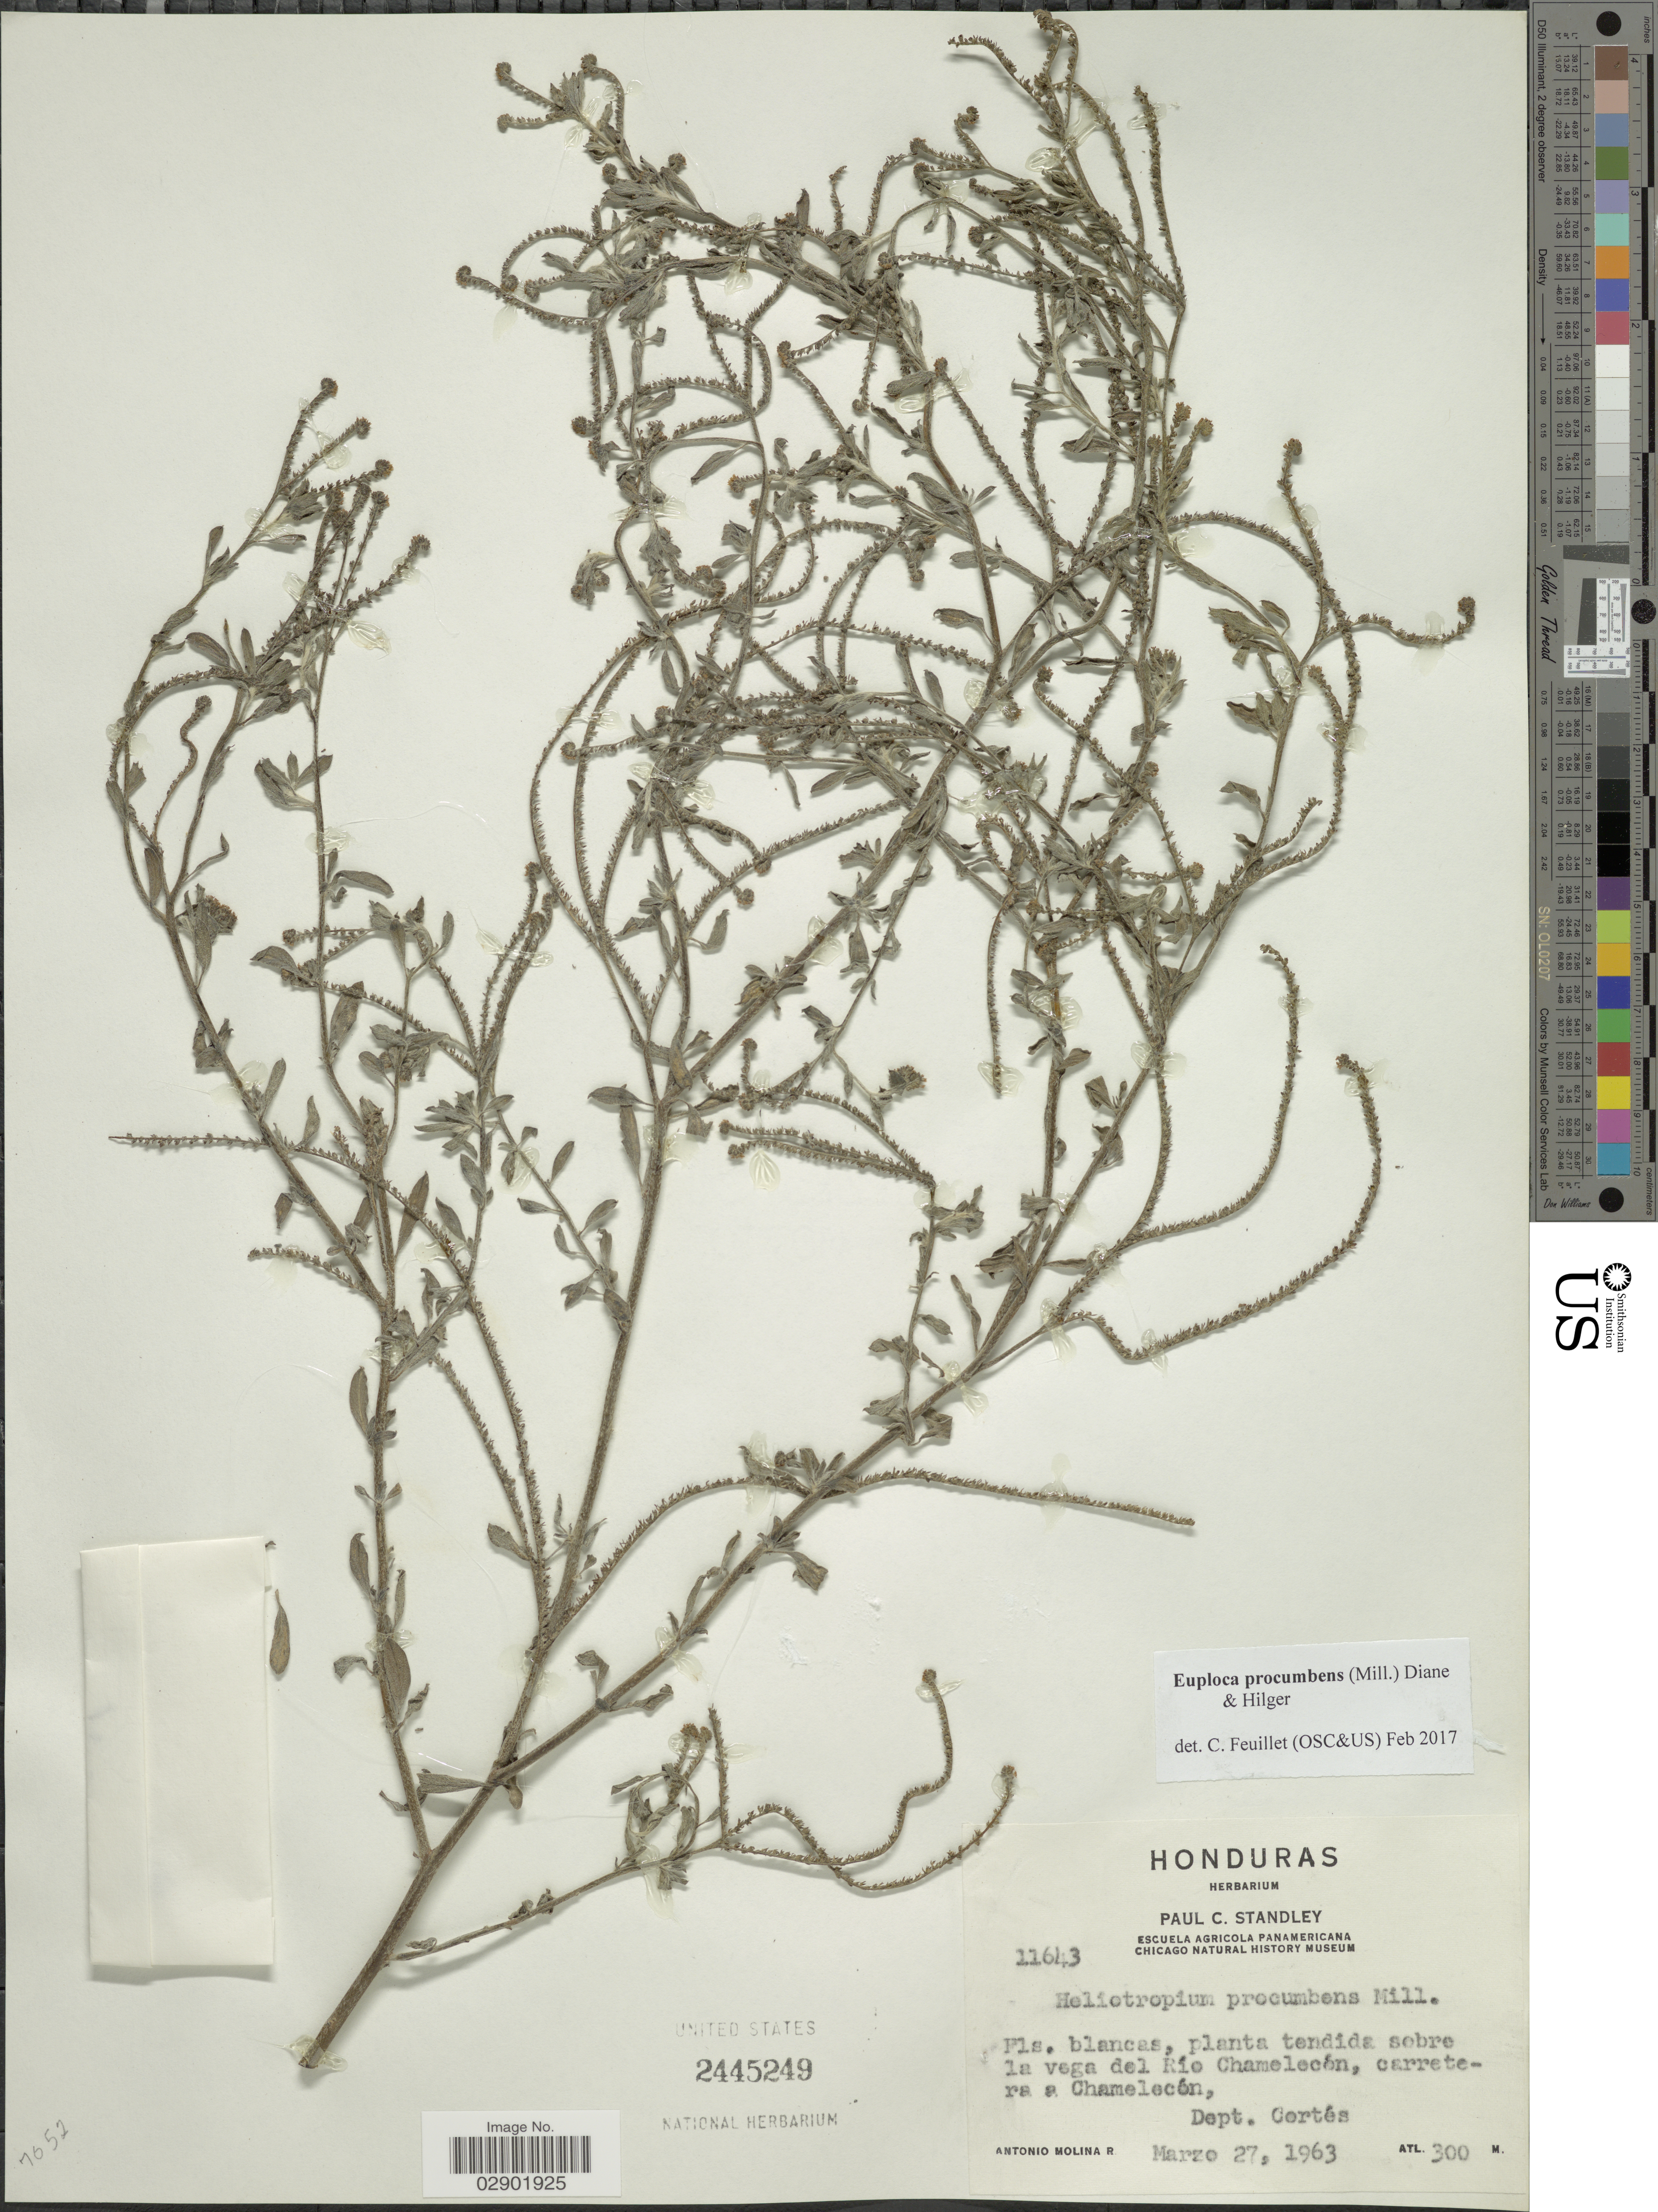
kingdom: Plantae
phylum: Tracheophyta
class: Magnoliopsida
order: Boraginales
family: Heliotropiaceae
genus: Euploca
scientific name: Euploca procumbens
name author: (Mill.) Diane & Hilger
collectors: A. Molina R.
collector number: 11643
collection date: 1963-03-27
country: Honduras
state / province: Cortés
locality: La vega del Reío Chamelecón, carretera a Chamelecón, Dept. Cortés.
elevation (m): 300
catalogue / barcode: US 2445249